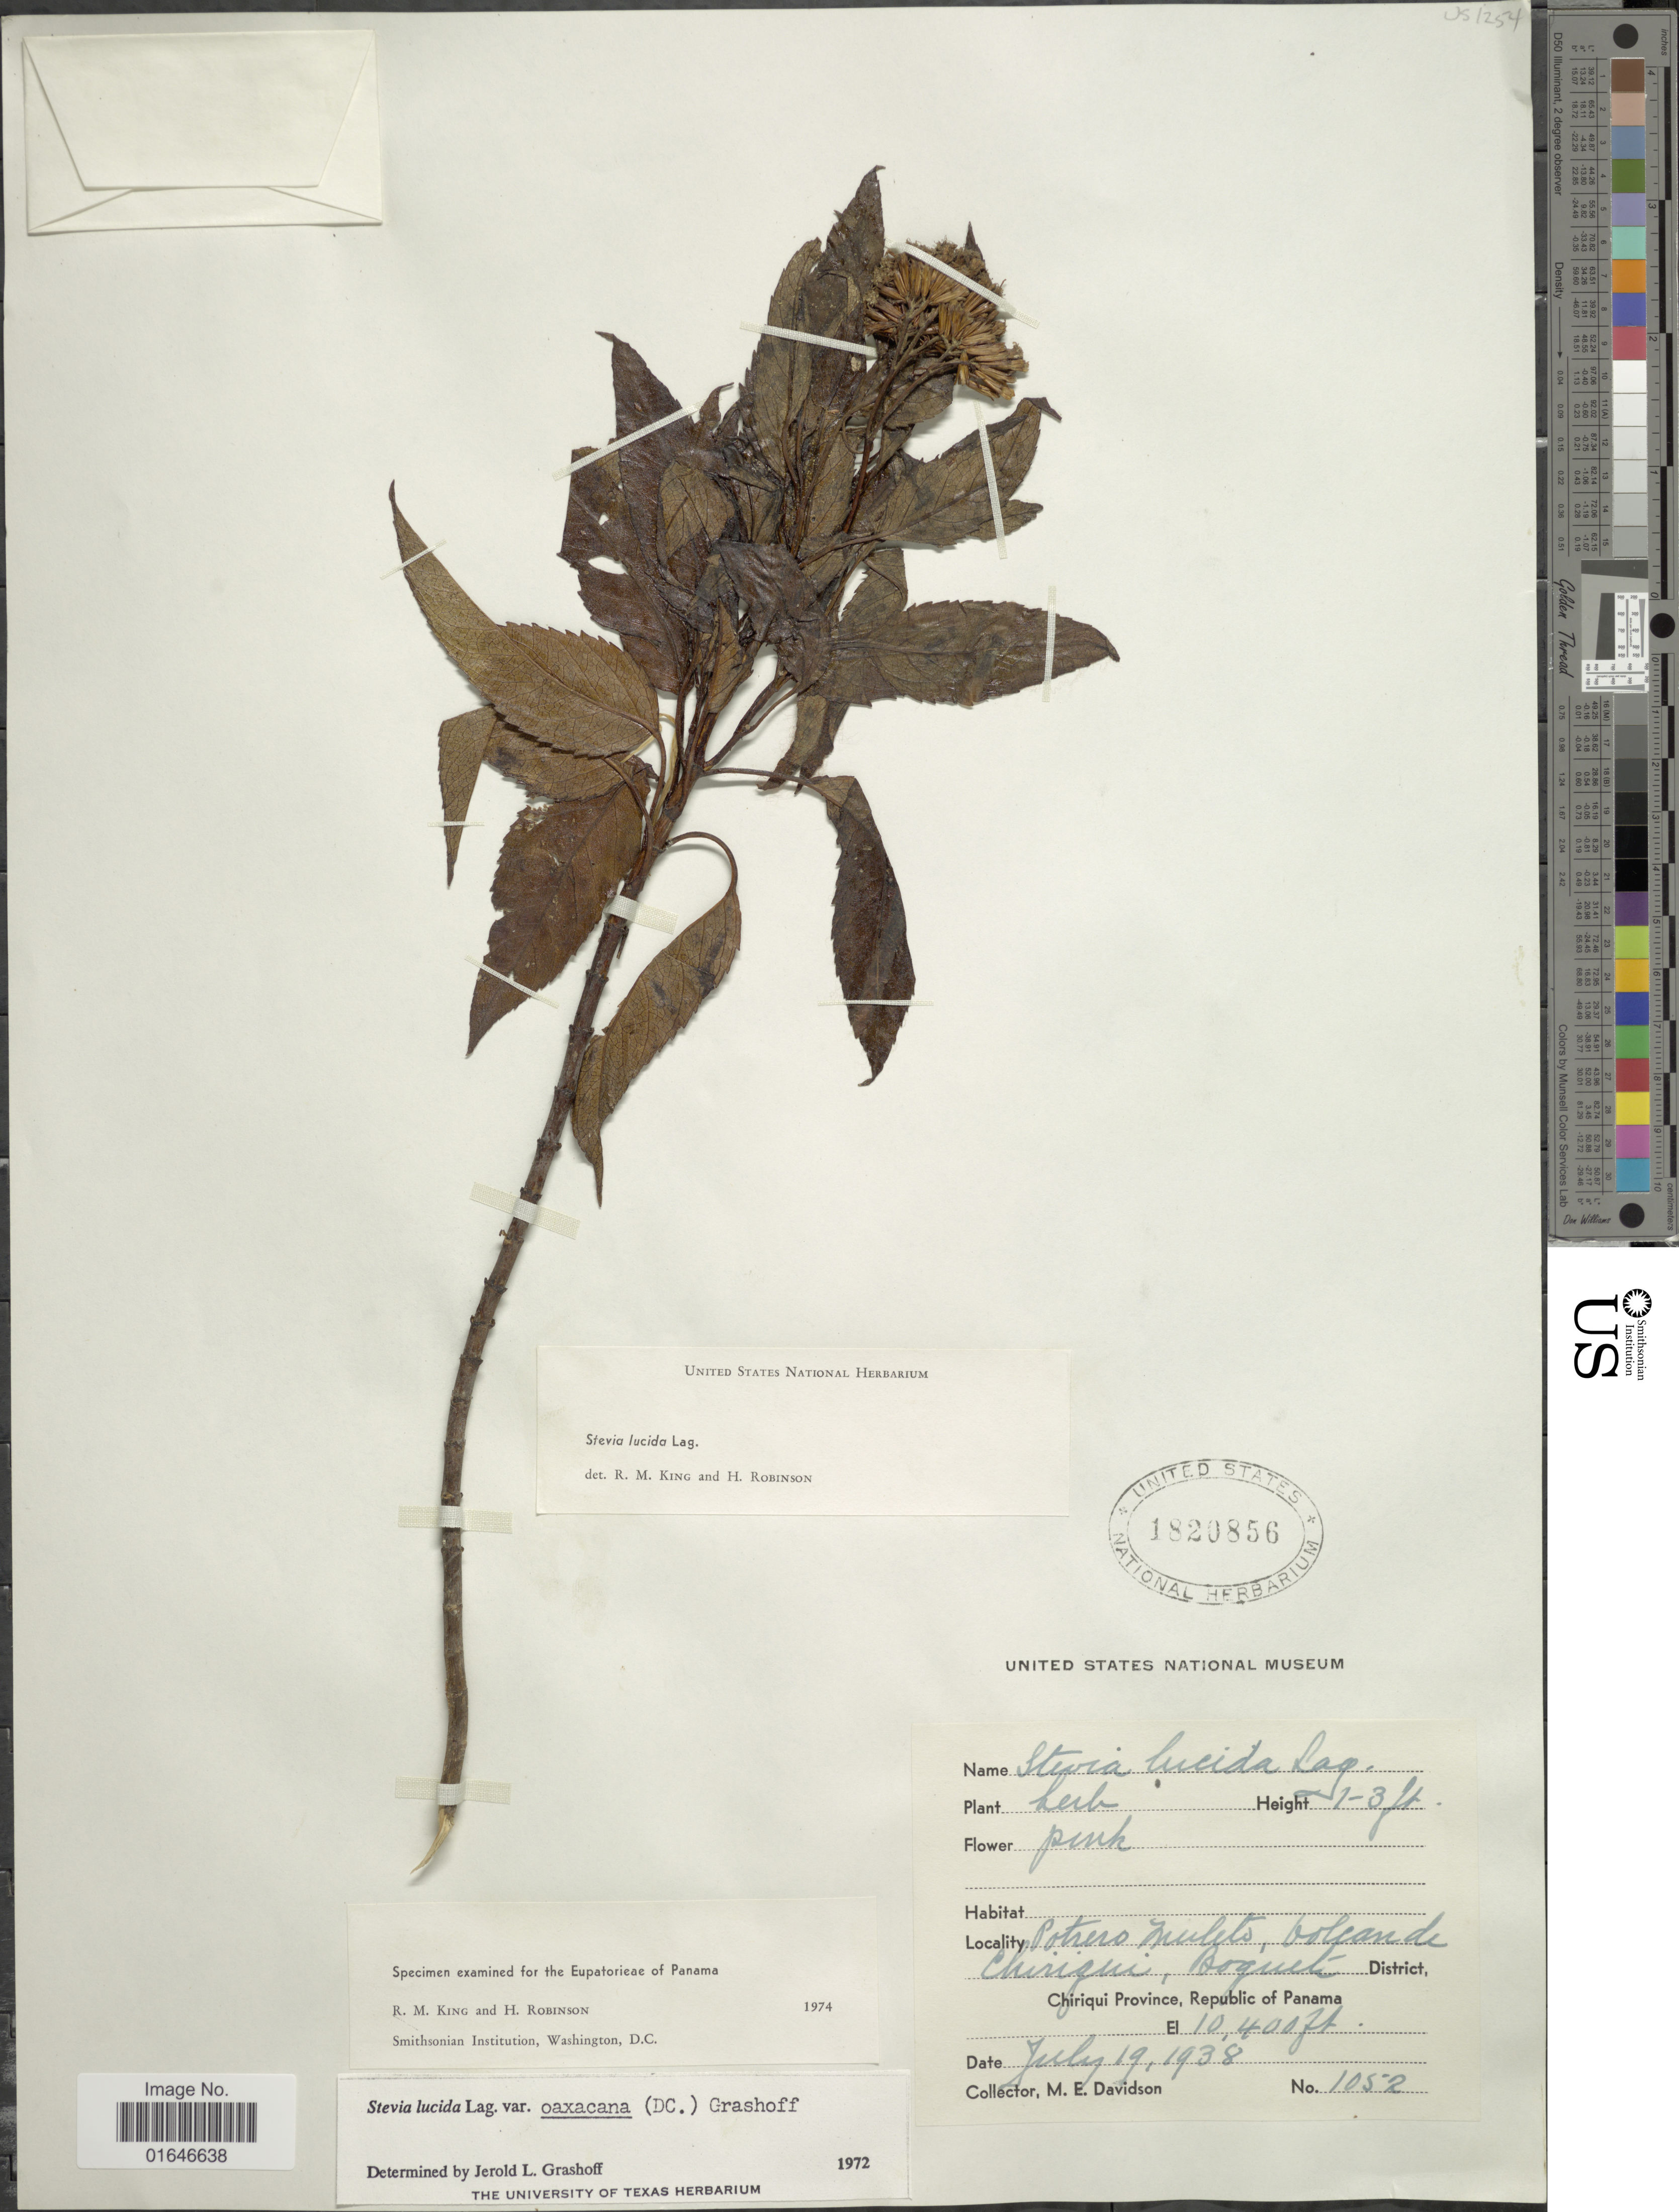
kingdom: Plantae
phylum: Tracheophyta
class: Magnoliopsida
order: Asterales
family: Asteraceae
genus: Stevia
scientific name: Stevia lucida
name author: Lag.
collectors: M. E. Davidson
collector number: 1052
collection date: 1938-07-19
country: Panama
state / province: Chiriqui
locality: Portero Muleto Volcan de Chiriqui, Boquete, Chiriqui Province, Republic of Panama.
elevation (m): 3170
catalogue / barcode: US 1820856